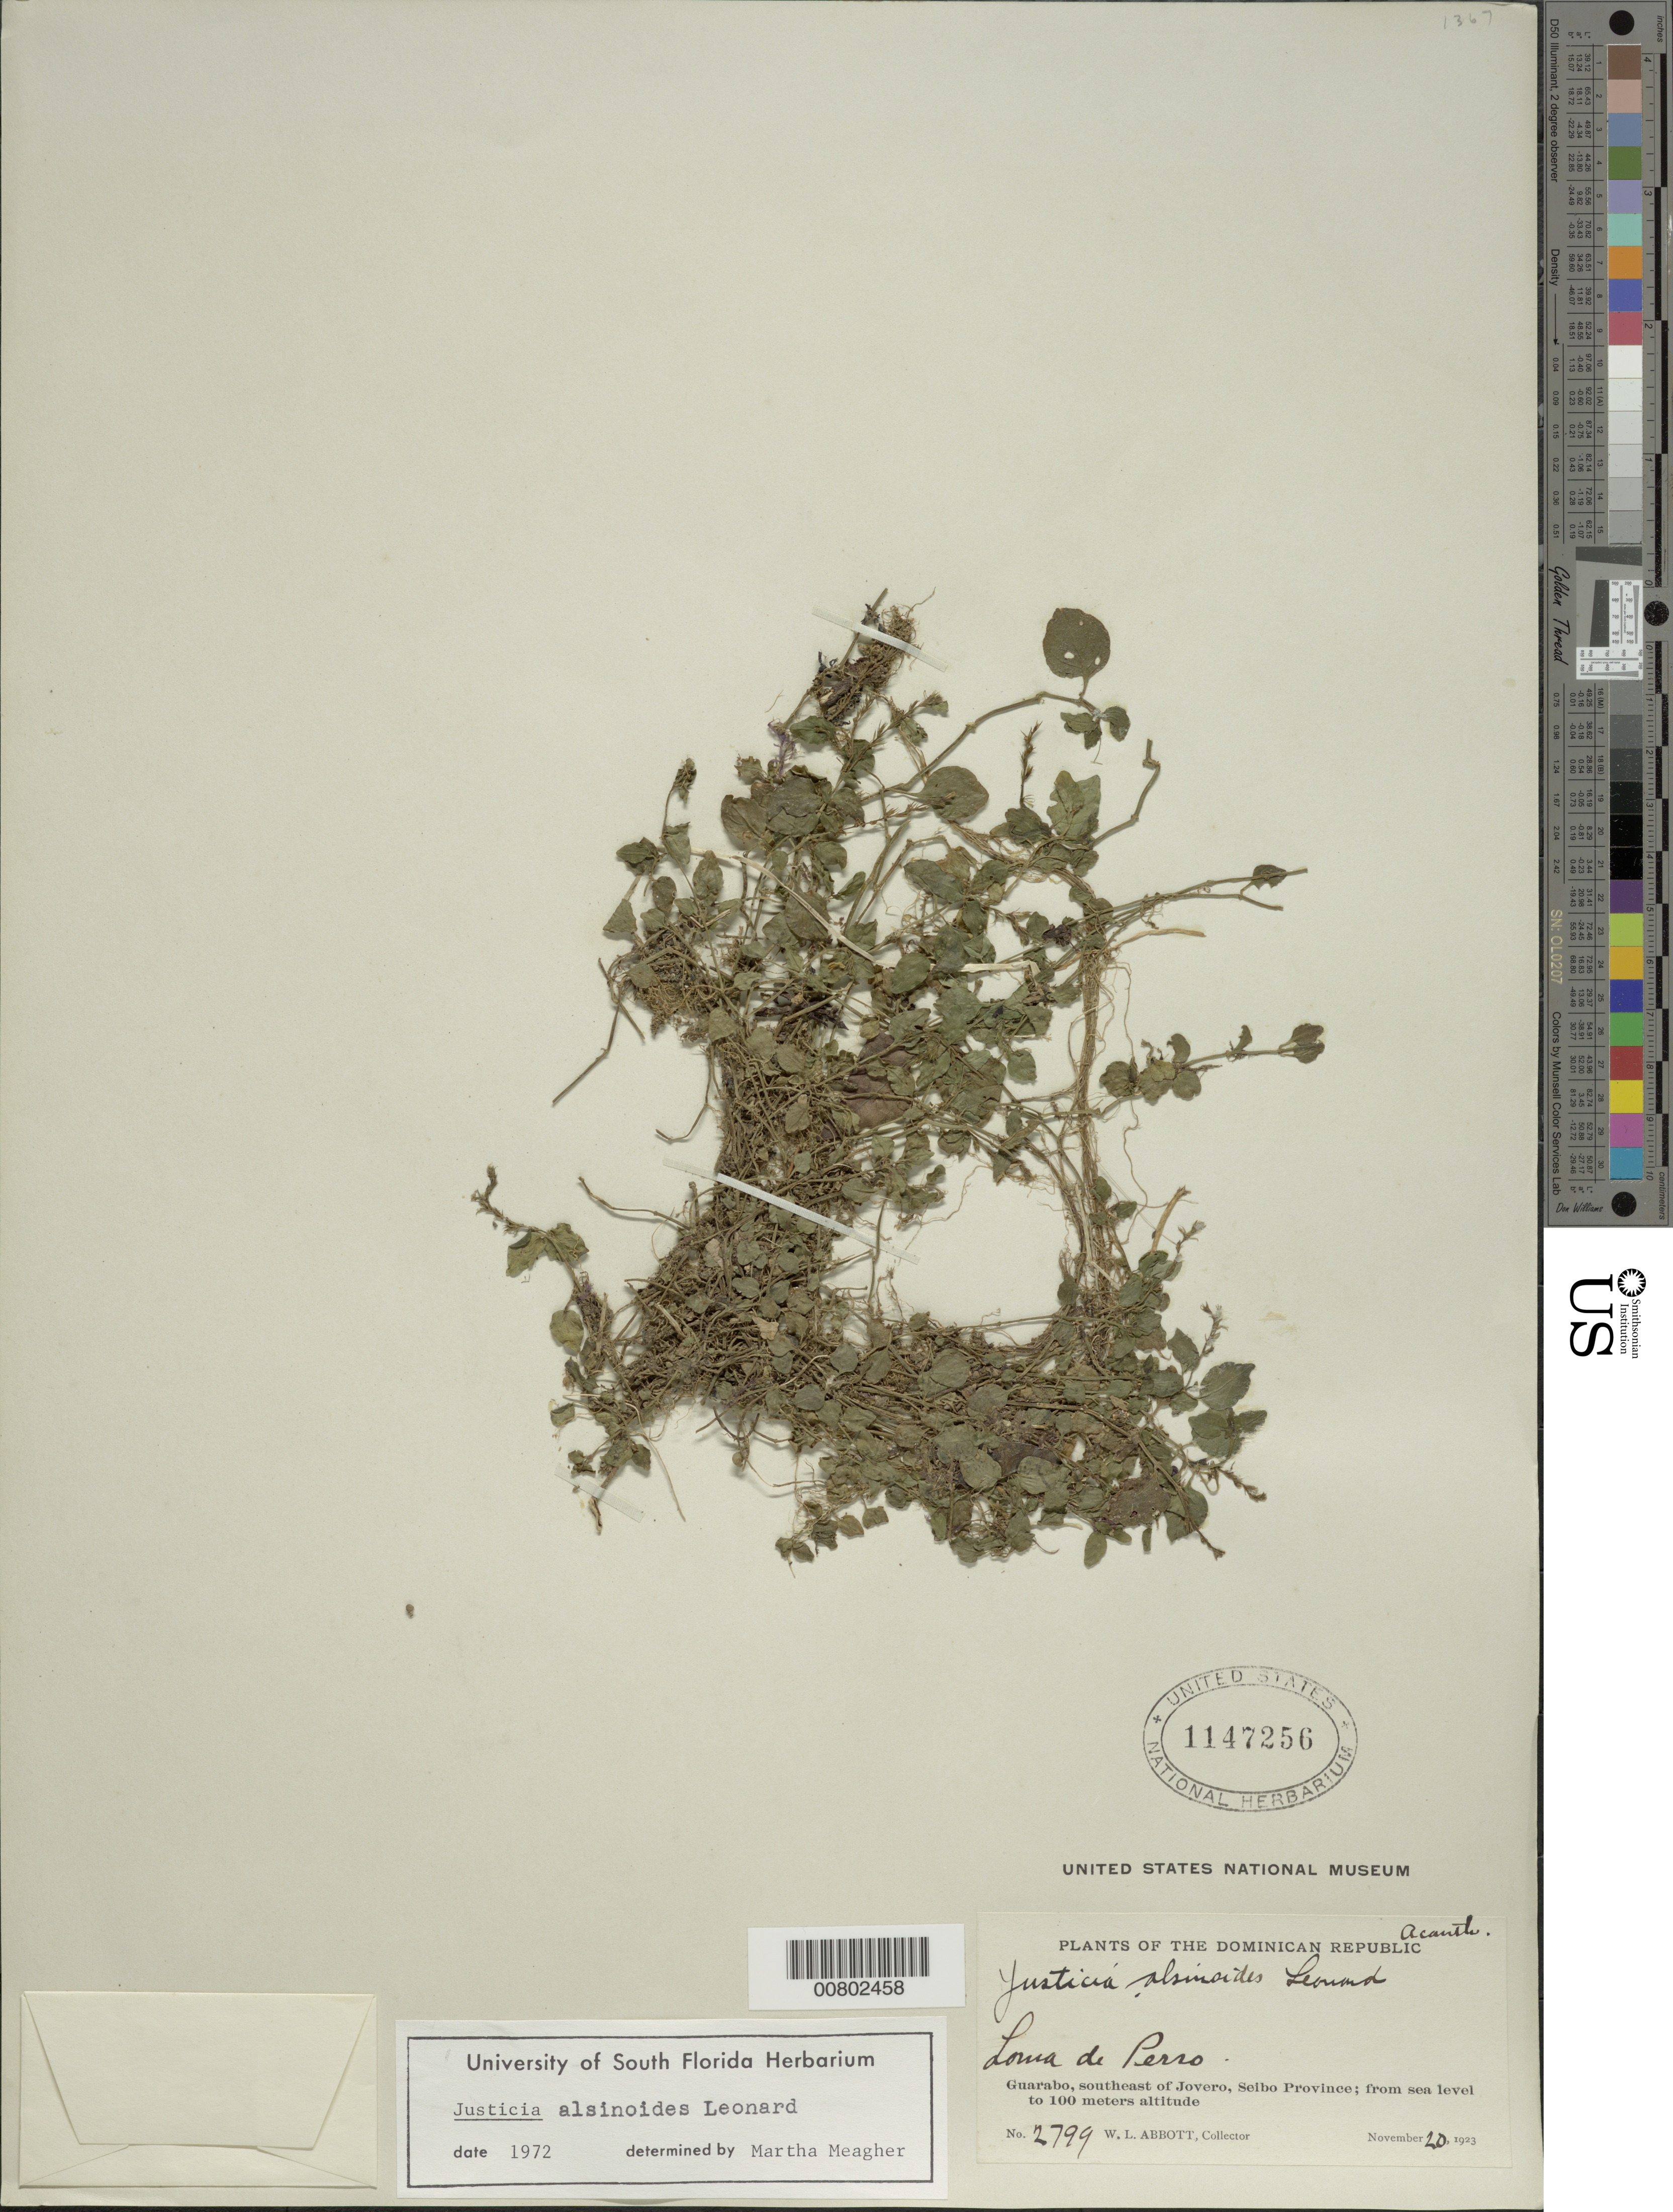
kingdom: Plantae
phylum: Tracheophyta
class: Magnoliopsida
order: Lamiales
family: Acanthaceae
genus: Justicia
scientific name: Justicia alsinoides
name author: Leonard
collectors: W. L. Abbott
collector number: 2799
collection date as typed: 20 Nov 1923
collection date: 1923-11-20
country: Dominican Republic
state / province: El Seibo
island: Hispaniola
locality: Guarabo, SE of Jovero, Loma de Perro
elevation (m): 0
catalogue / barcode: US 1147256